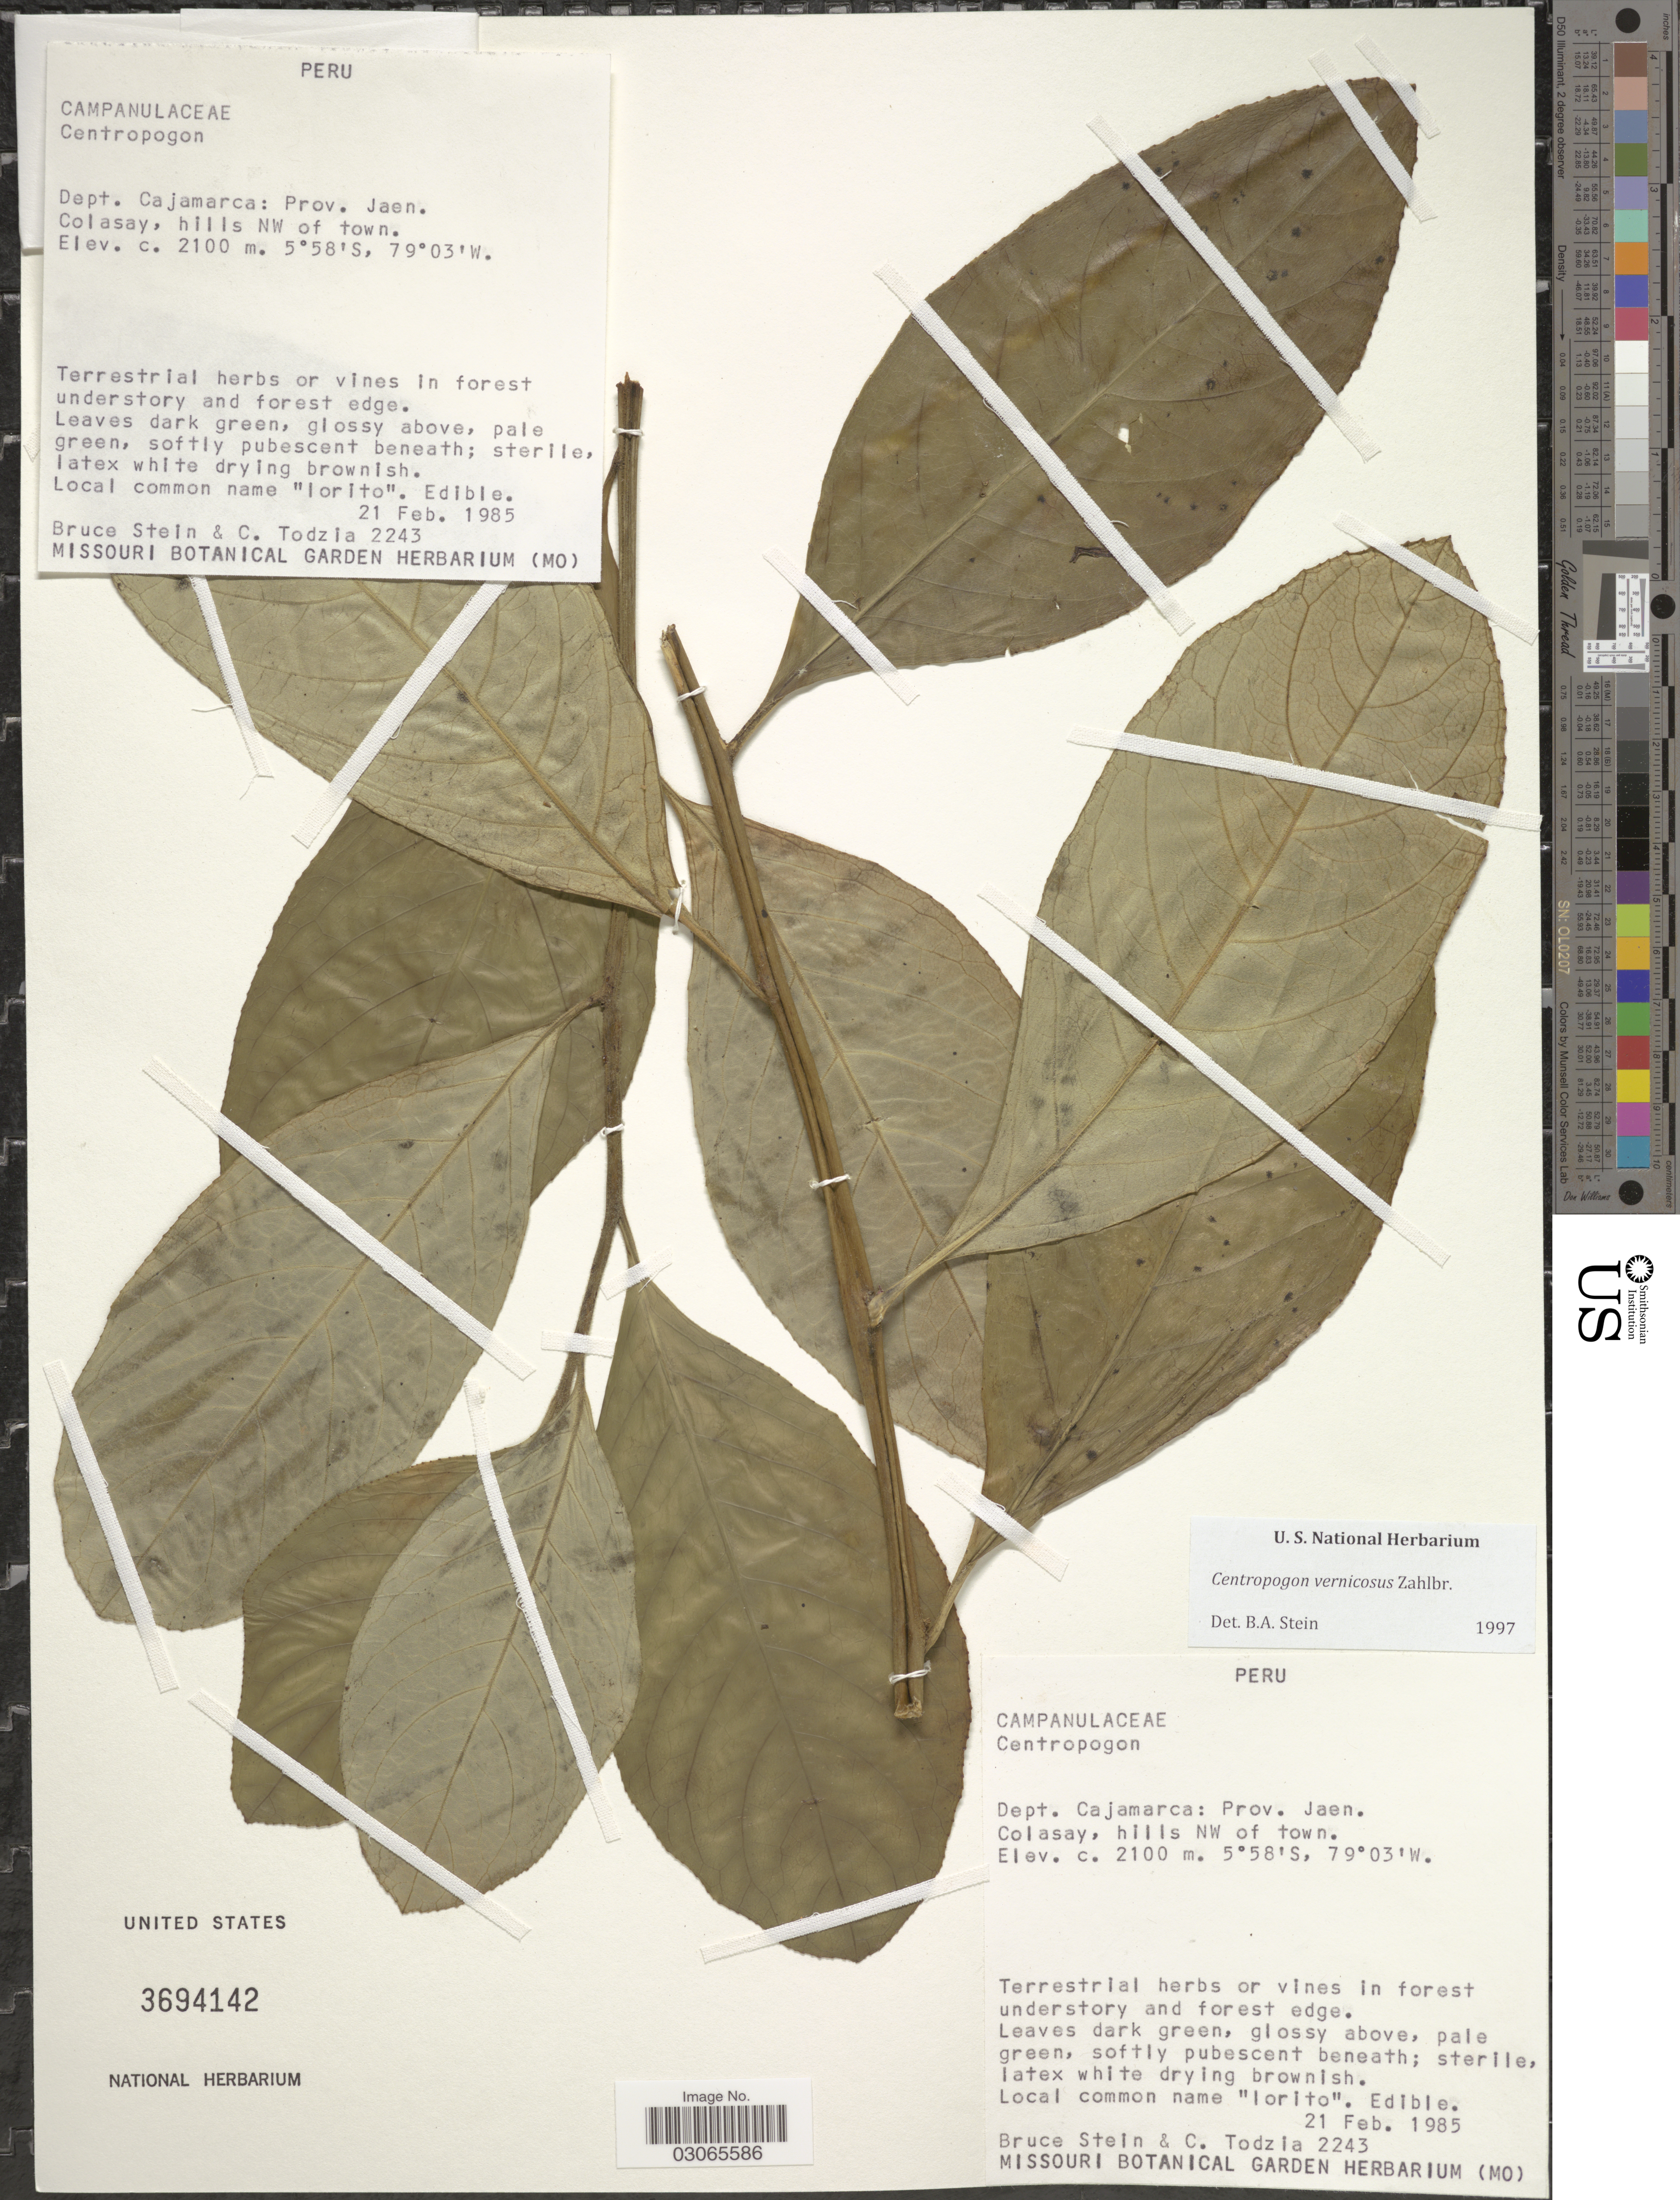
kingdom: Plantae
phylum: Tracheophyta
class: Magnoliopsida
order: Asterales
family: Campanulaceae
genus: Centropogon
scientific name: Centropogon vernicosus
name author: Zahlbr.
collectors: B. A. Stein & C. A. Todzia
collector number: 2243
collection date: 1985-02-21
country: Peru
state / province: Cajamarca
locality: Dept. Cajamarca: Prov. JAen. Colasay, hills NW of town.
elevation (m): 2100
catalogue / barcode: US 3694142